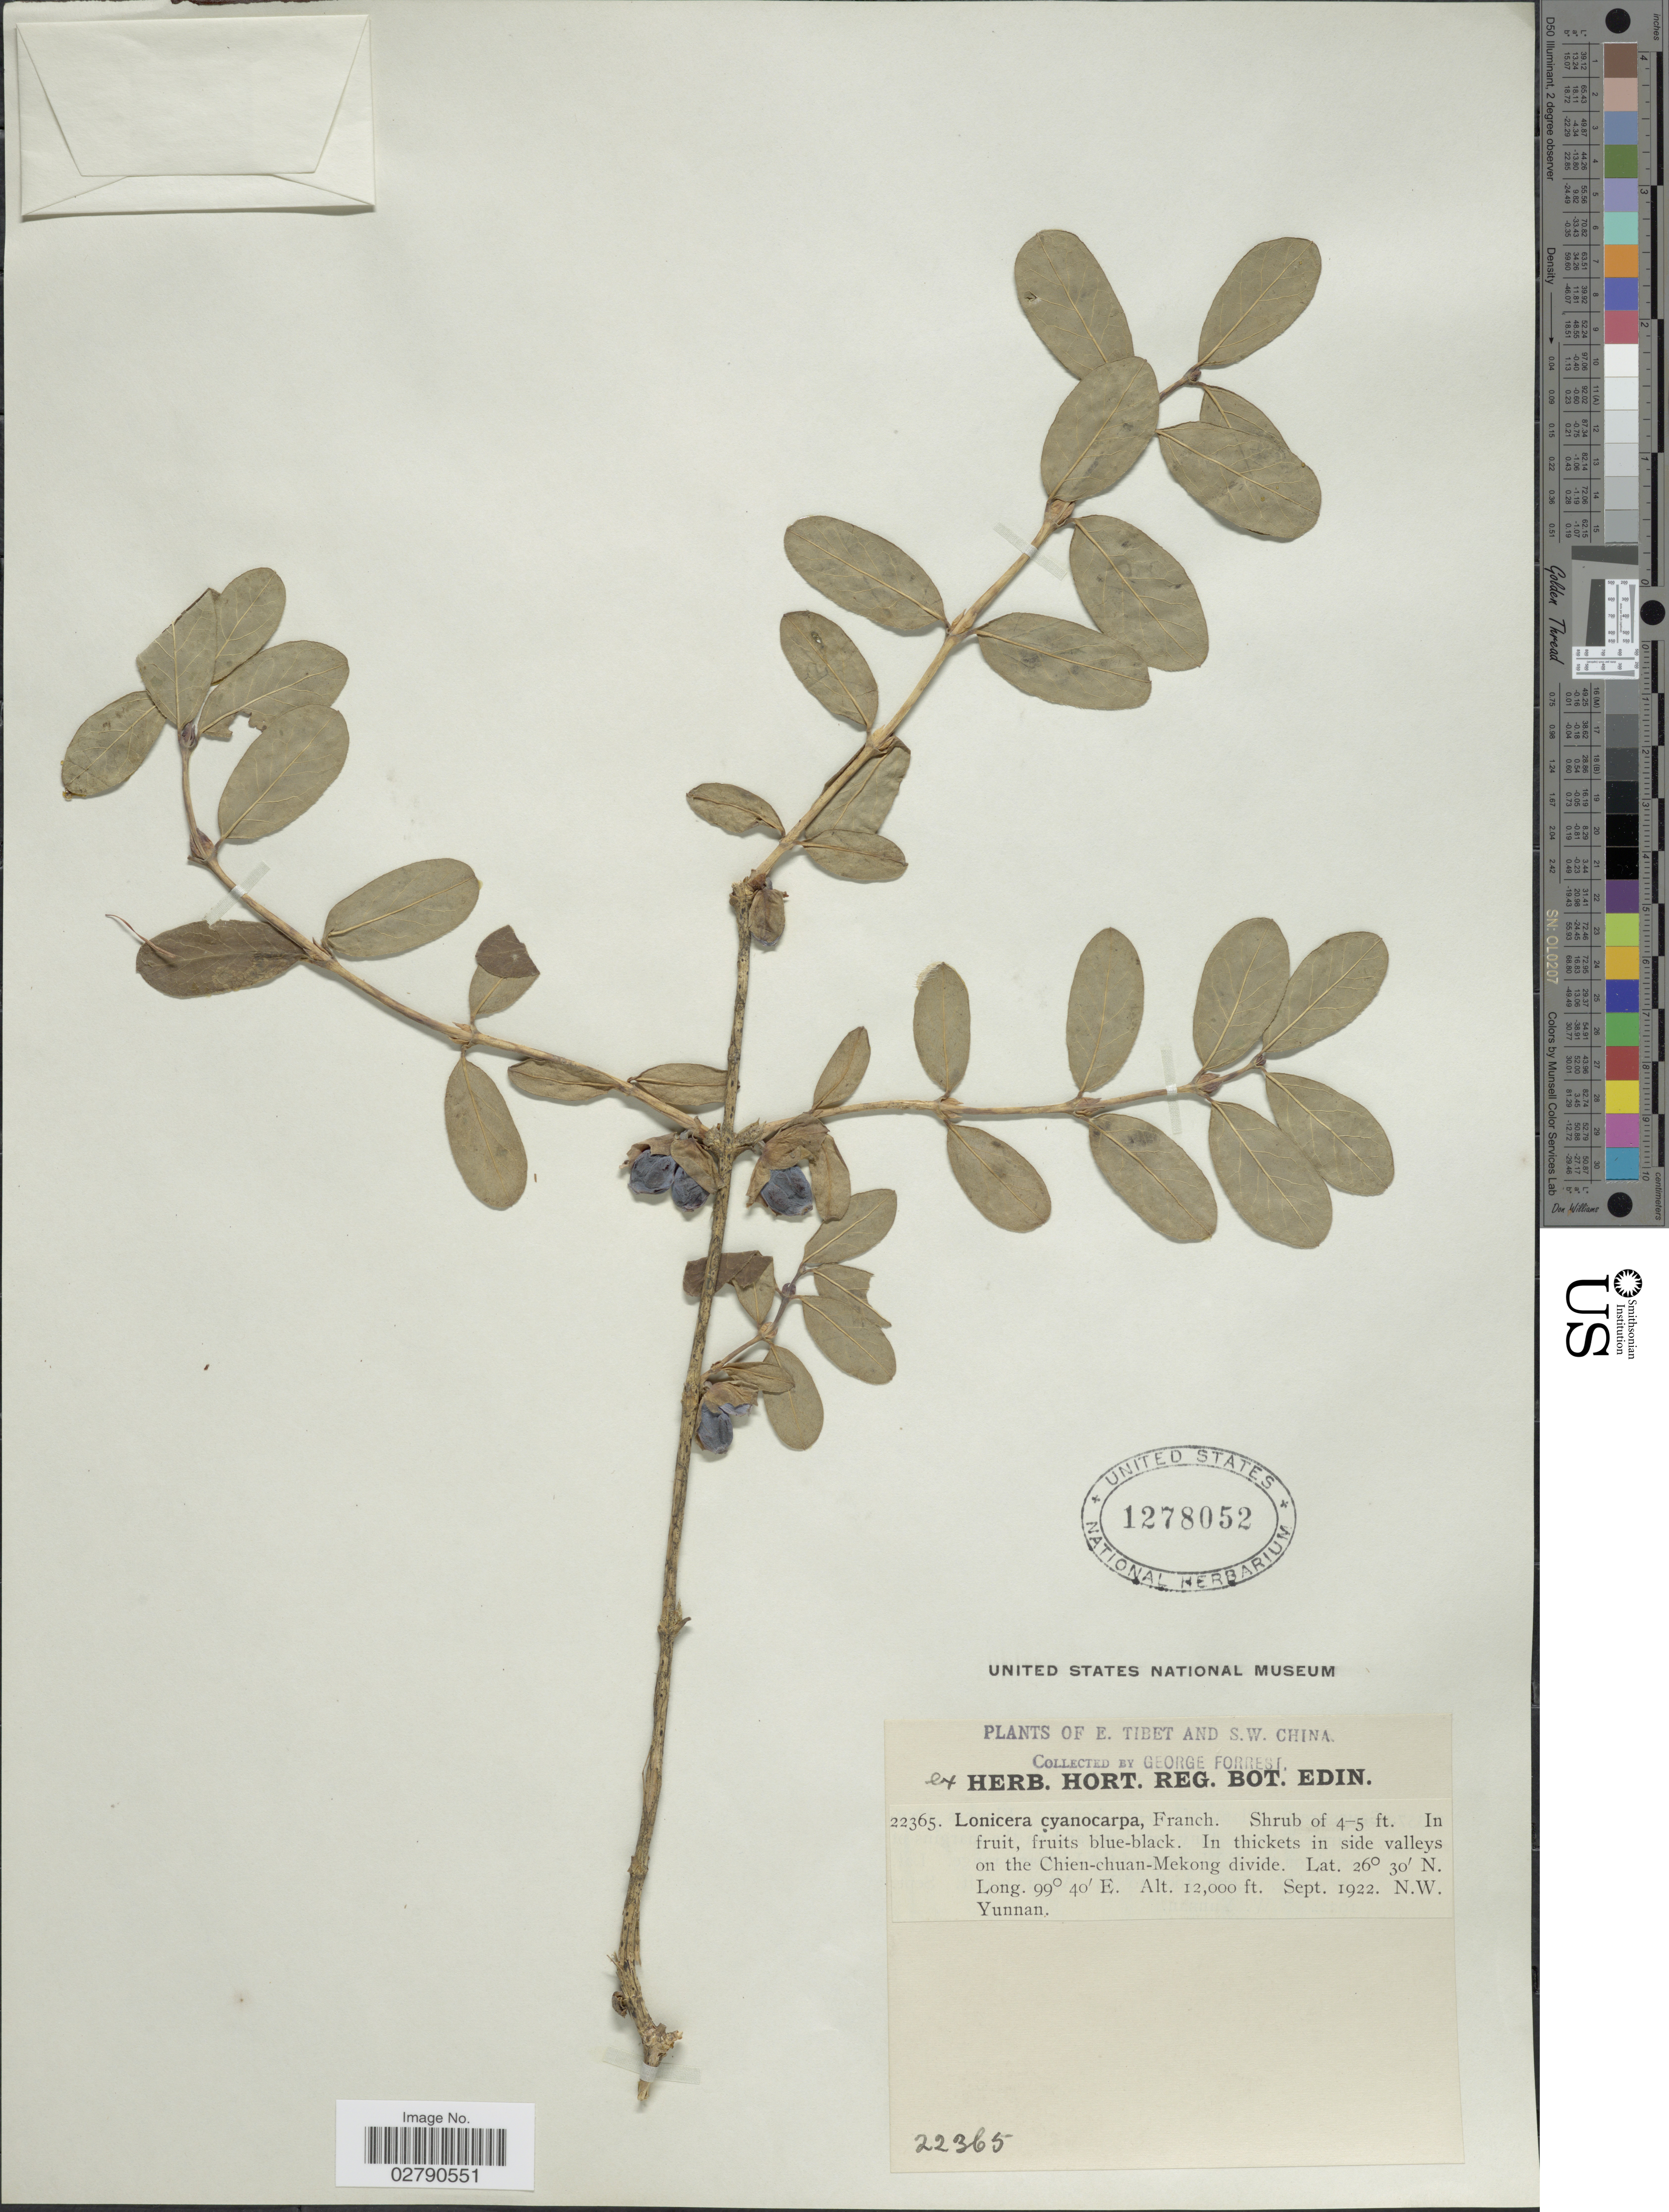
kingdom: Plantae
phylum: Tracheophyta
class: Magnoliopsida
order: Dipsacales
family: Caprifoliaceae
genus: Lonicera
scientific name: Lonicera cyanocarpa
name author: Franch.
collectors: G. Forrest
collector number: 22365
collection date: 1922-09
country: China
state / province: Yunnan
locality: In thickets in side valleys on the Chien-chuan-Mekong divide.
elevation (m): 3658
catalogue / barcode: US 1278052